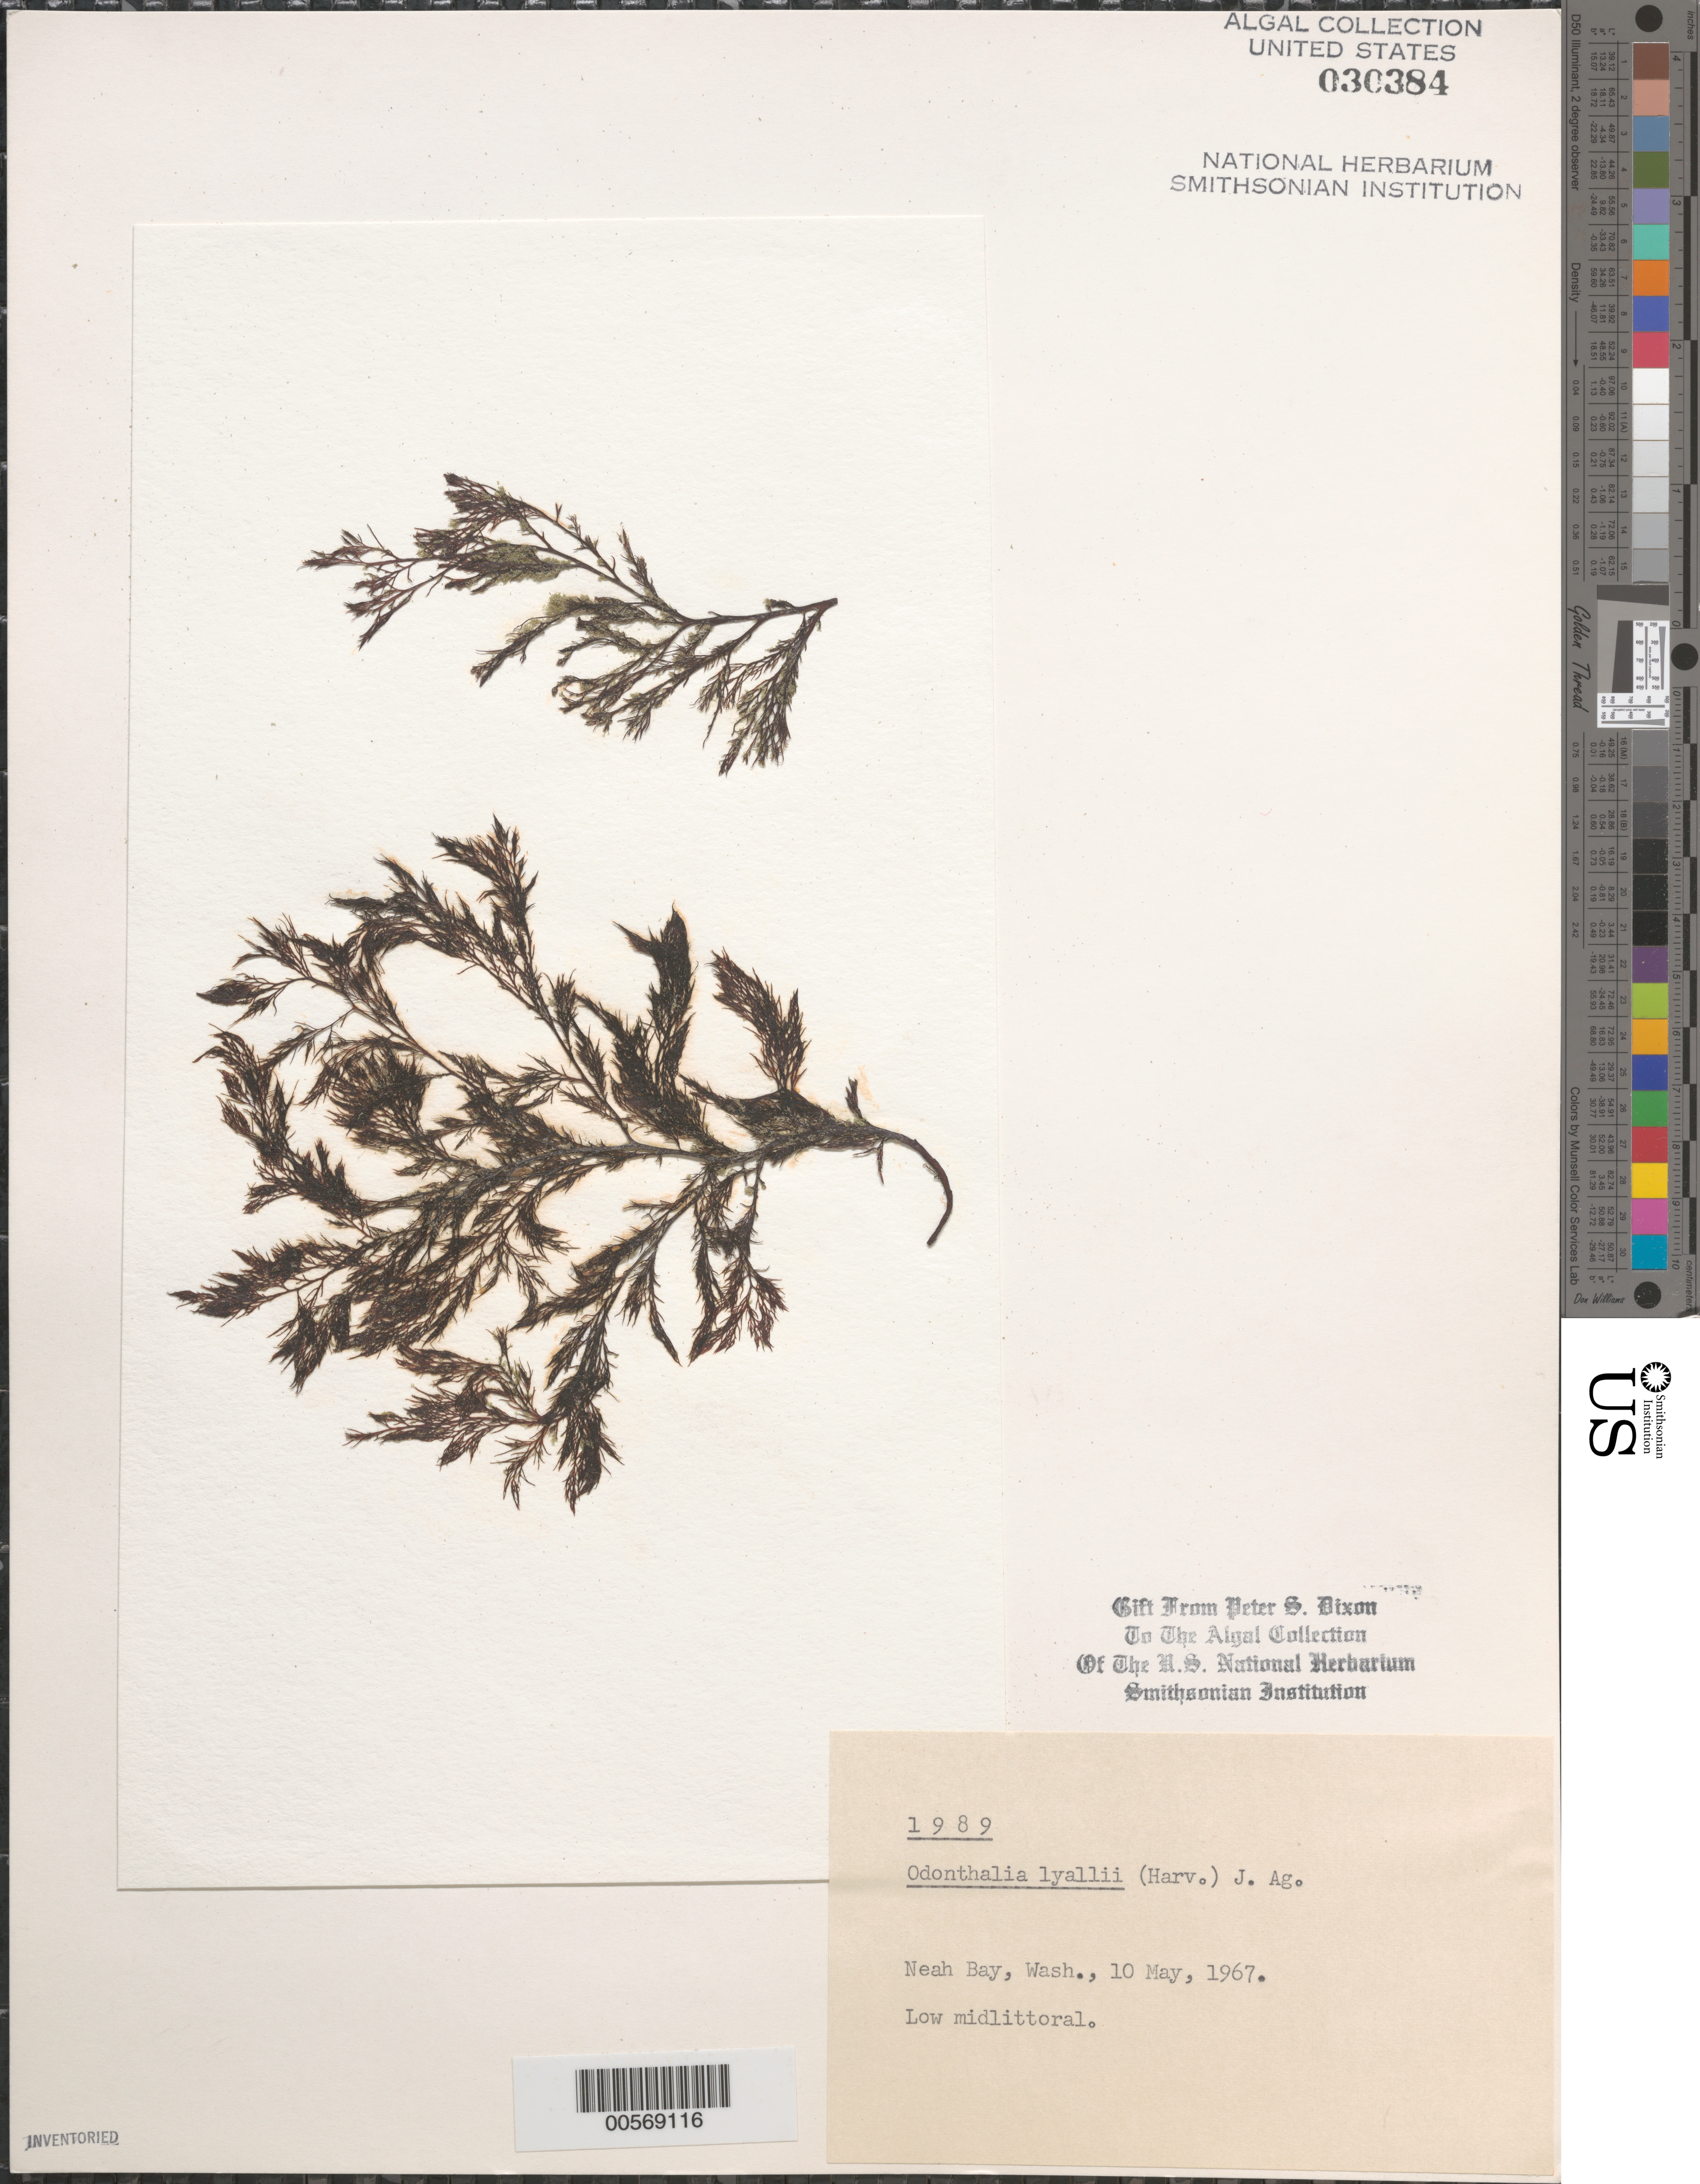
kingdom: Plantae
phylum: Rhodophyta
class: Florideophyceae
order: Ceramiales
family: Rhodomelaceae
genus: Odonthalia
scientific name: Odonthalia lyallii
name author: (Harv.) J. Agardh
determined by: Dixon, P. S.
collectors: P. S. Dixon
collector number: PSD 1989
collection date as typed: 10 May 1967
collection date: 1967-05-10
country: United States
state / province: Washington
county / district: Clallam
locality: Neah Bay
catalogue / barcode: US 30384